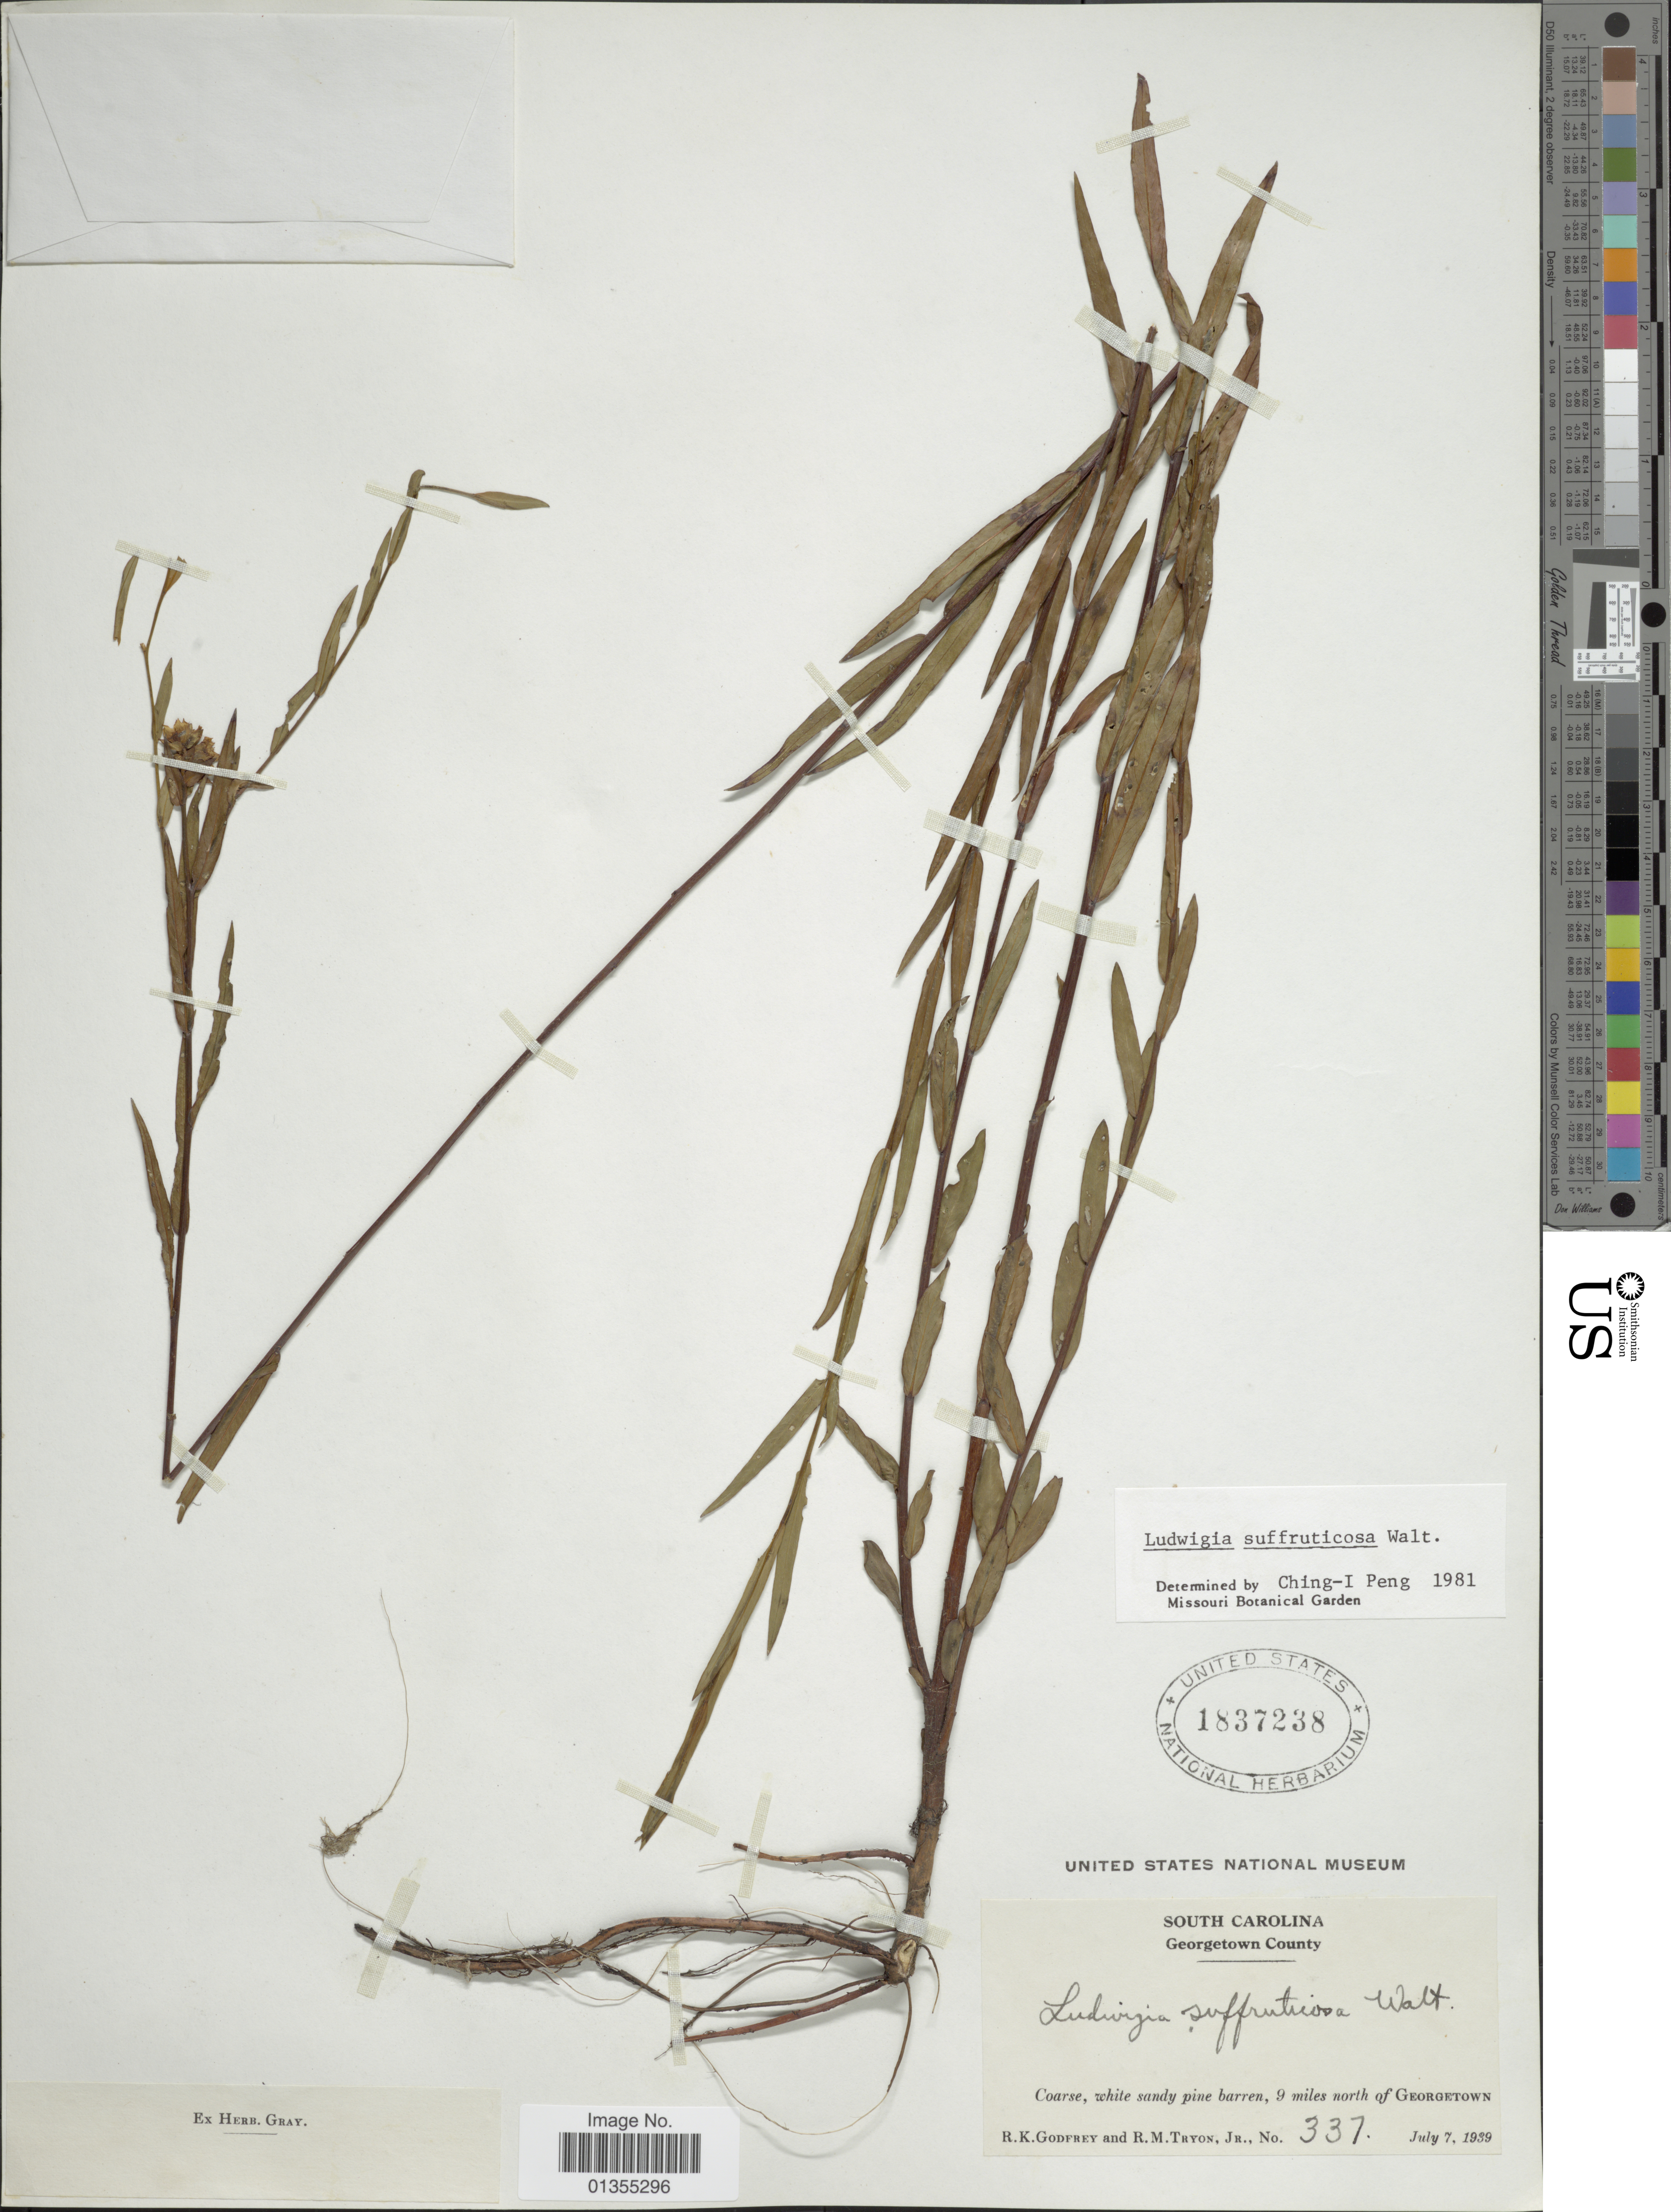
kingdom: Plantae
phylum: Tracheophyta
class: Magnoliopsida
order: Myrtales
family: Onagraceae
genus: Ludwigia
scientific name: Ludwigia suffruticosa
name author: Walter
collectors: R. K. Godfrey & R. M. Tryon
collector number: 337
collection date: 1939-07-07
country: United States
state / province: South Carolina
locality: Georgetown County. Coarse, white sandy pine barren, 9 miles north of Georgetown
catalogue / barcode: US 1837238